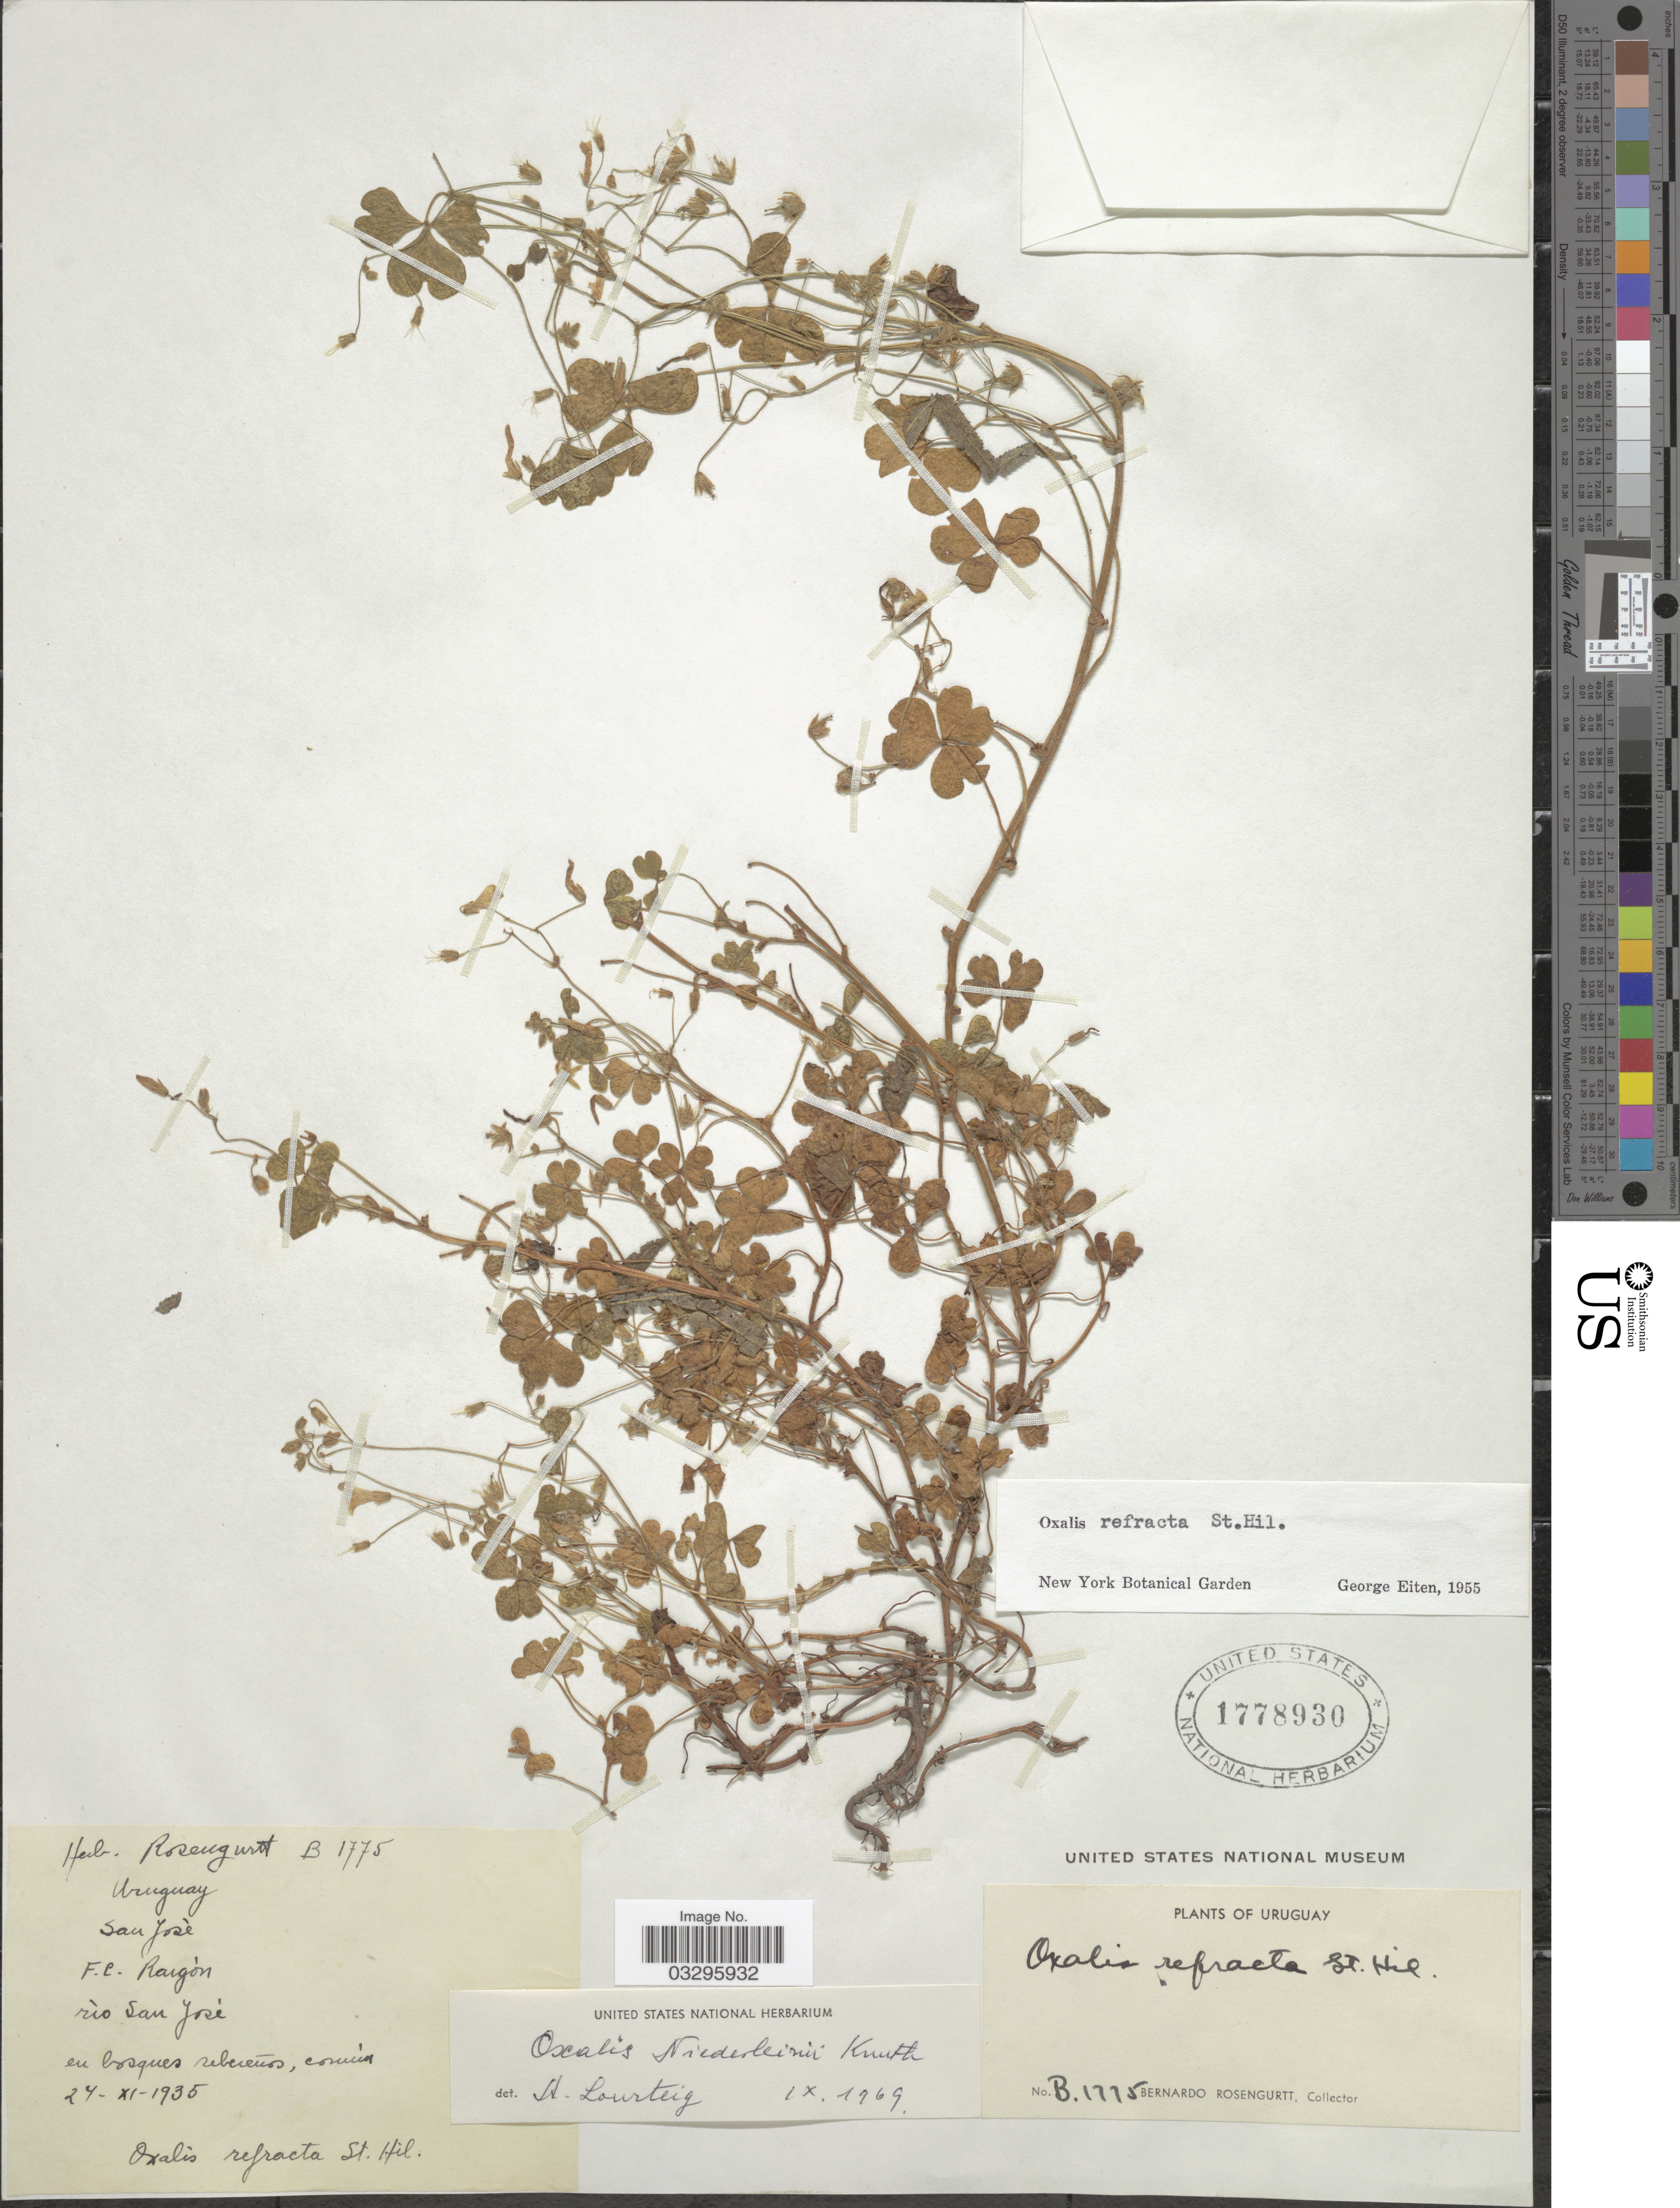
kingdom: Plantae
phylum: Tracheophyta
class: Magnoliopsida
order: Oxalidales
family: Oxalidaceae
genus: Oxalis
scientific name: Oxalis niederleinii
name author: R. Knuth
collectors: B. Rosengurtt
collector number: B1775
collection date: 1935-11-24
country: Uruguay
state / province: San Jose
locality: F.C. Raigòn rìo San José.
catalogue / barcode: US 1778930